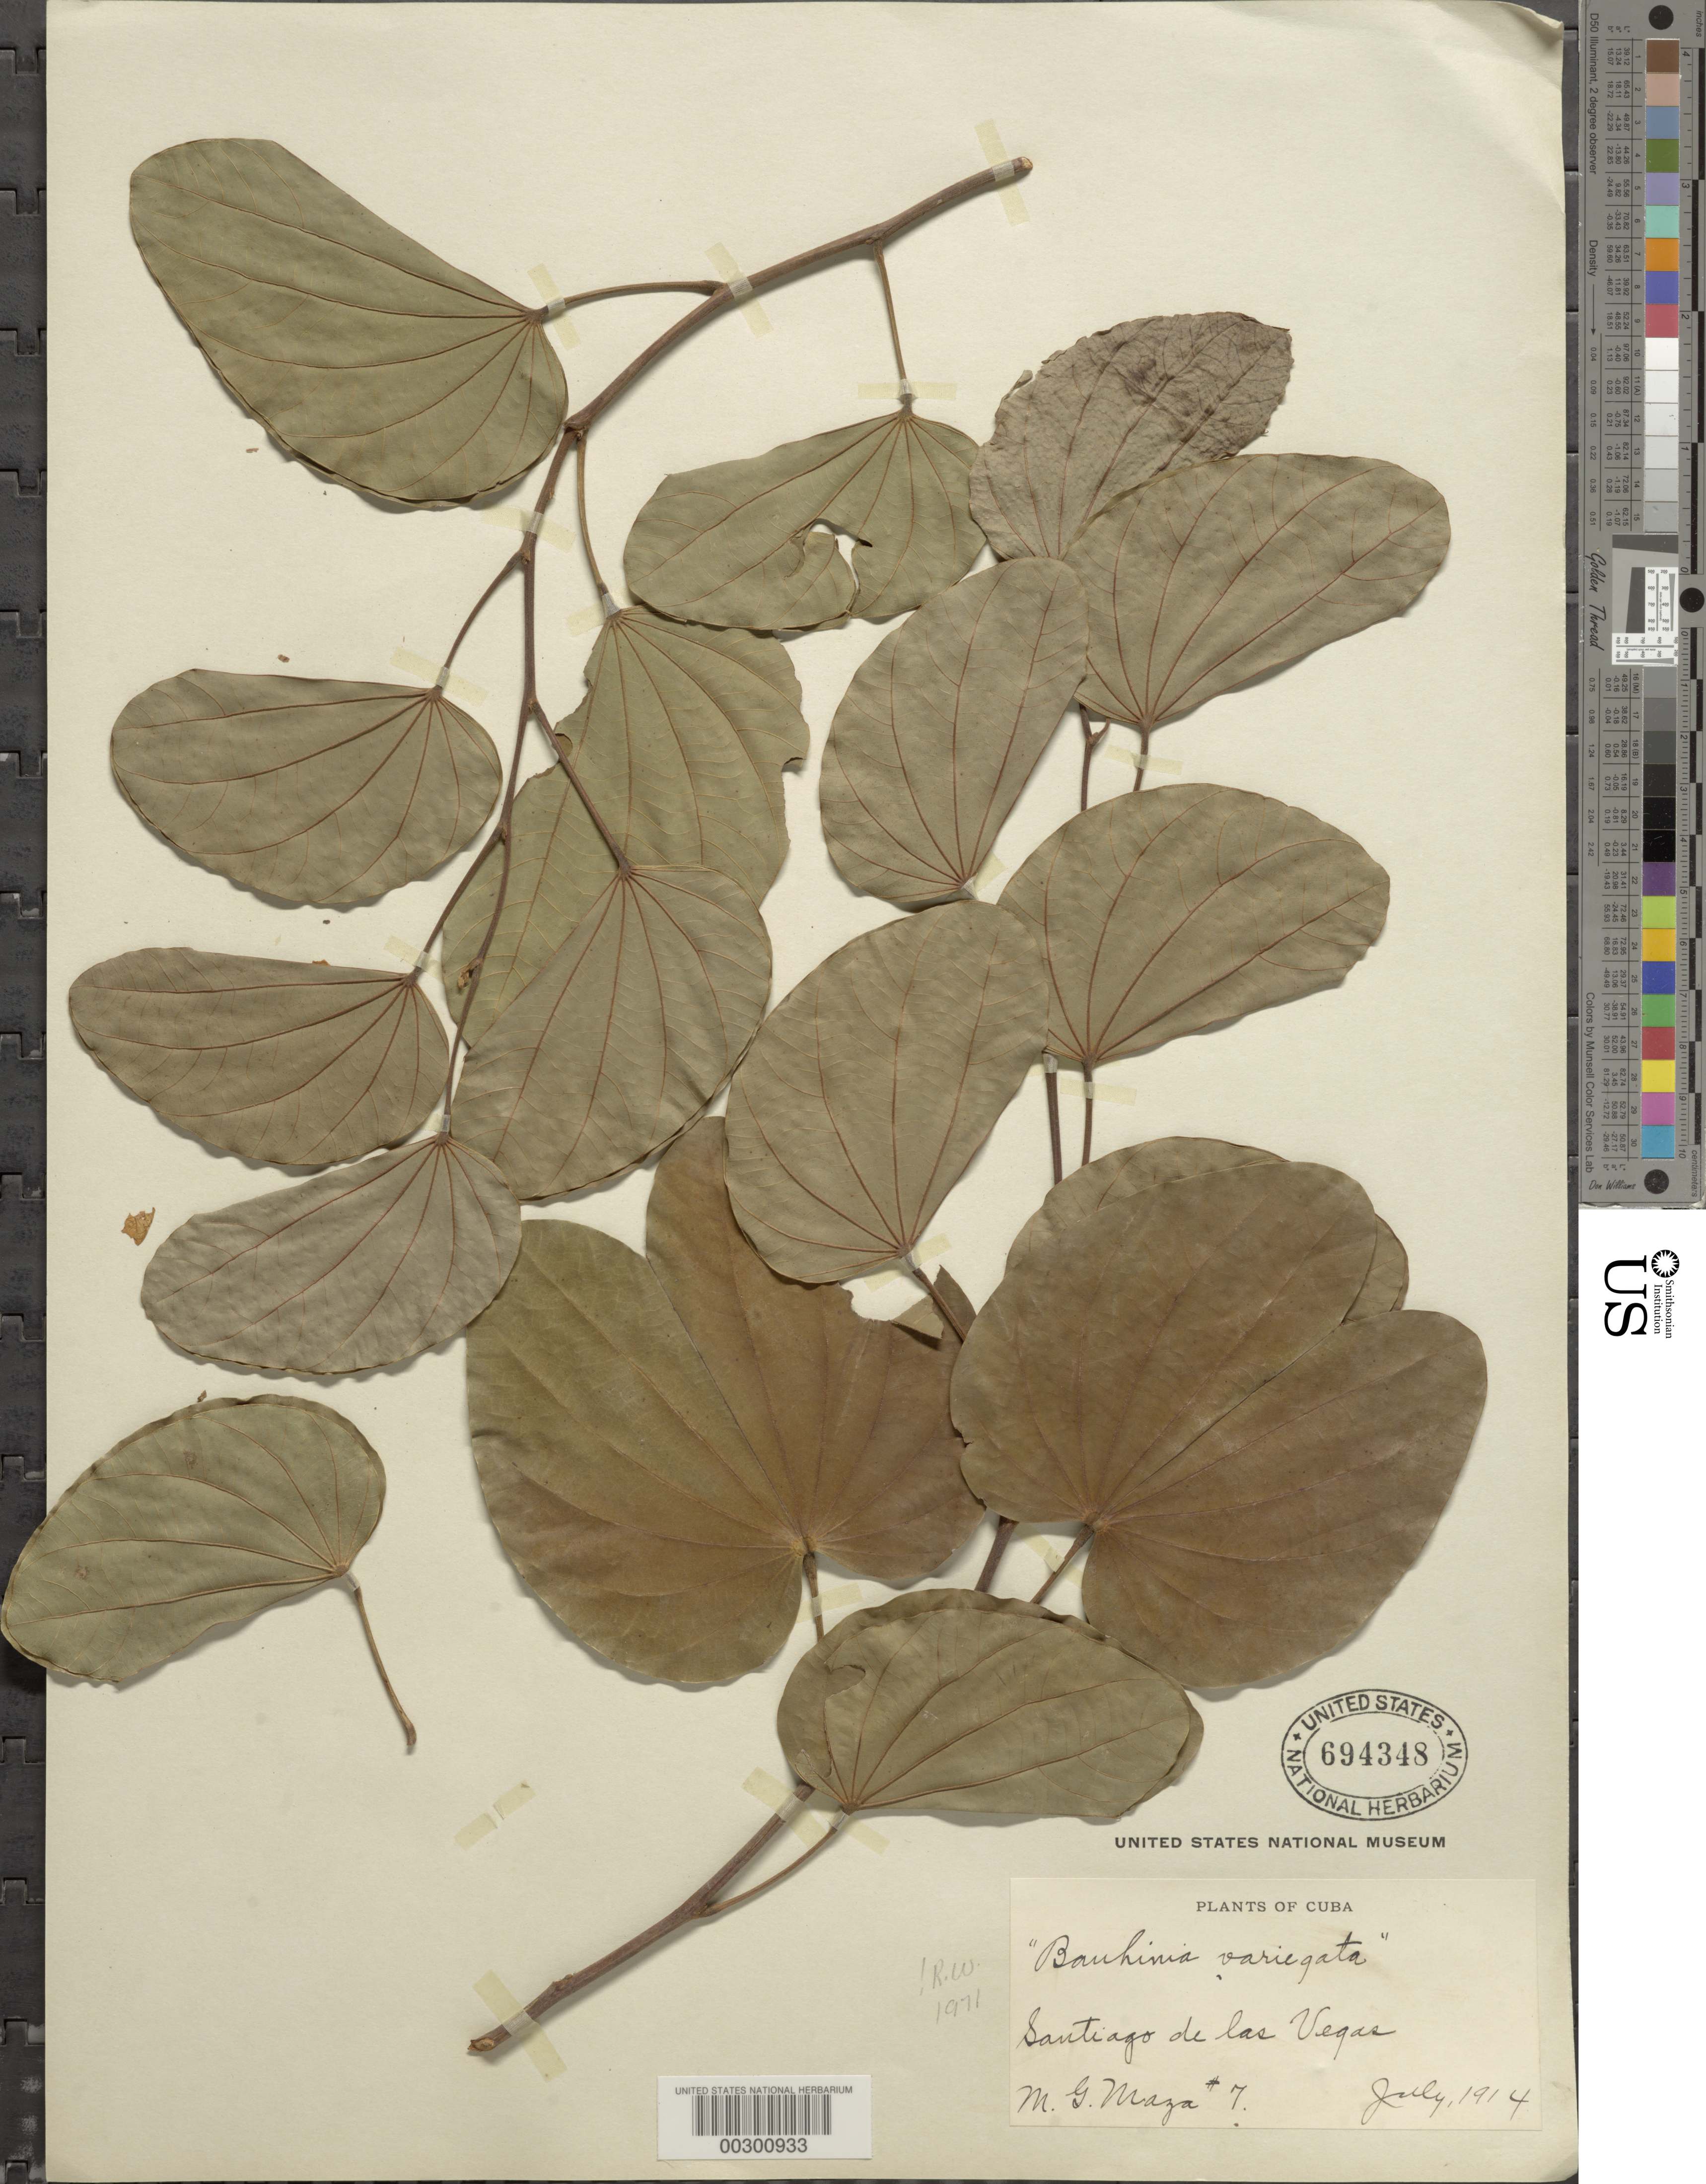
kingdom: Plantae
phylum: Tracheophyta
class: Magnoliopsida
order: Fabales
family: Fabaceae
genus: Bauhinia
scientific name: Bauhinia variegata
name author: L.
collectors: M. Maza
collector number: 7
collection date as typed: Jul 1914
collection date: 1914-07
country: Cuba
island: Greater Antilles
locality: Santiago de Las Vegas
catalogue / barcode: US 694348